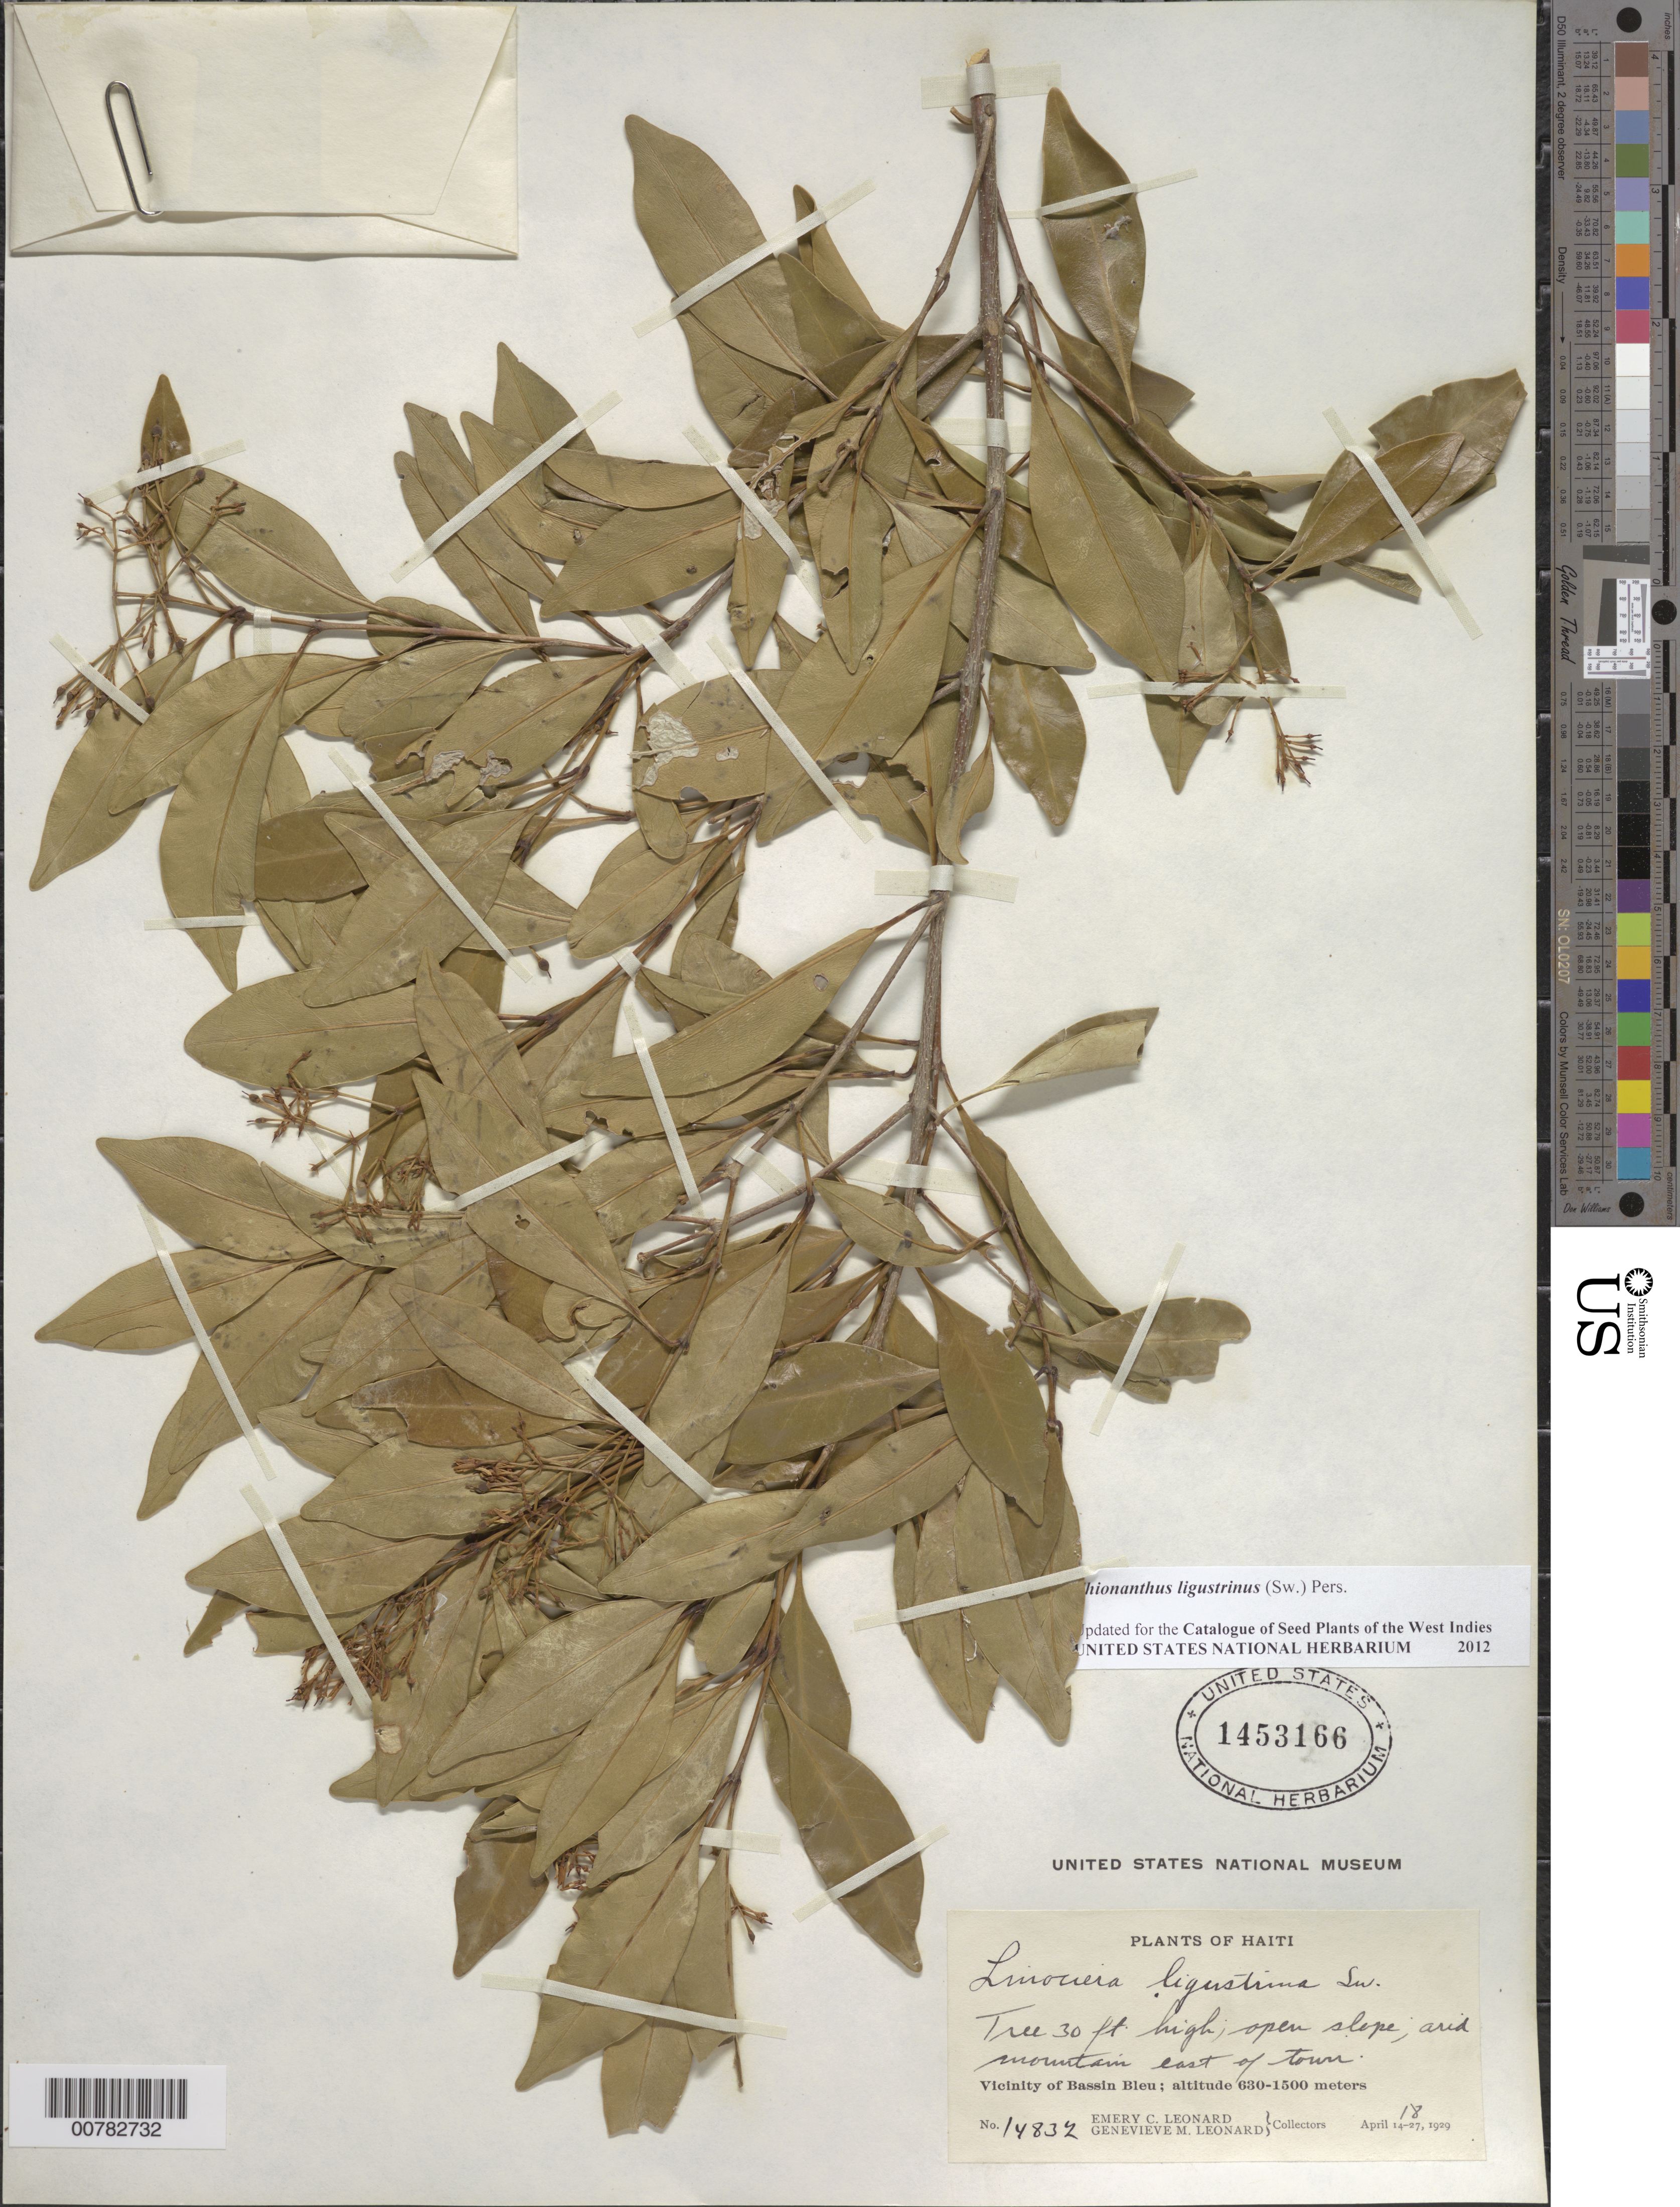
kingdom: Plantae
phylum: Tracheophyta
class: Magnoliopsida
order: Lamiales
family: Oleaceae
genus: Chionanthus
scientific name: Chionanthus ligustrinus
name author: (Sw.) Pers.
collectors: E. C. Leonard & G. M. Leonard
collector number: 14832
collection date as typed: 18 Apr 1929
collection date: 1929-04-18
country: Haiti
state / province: Nord-Ouest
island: Hispaniola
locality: Vicinity of Bassin Bleu, arid mountain east of town.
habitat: Open slope.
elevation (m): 630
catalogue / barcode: US 1453166